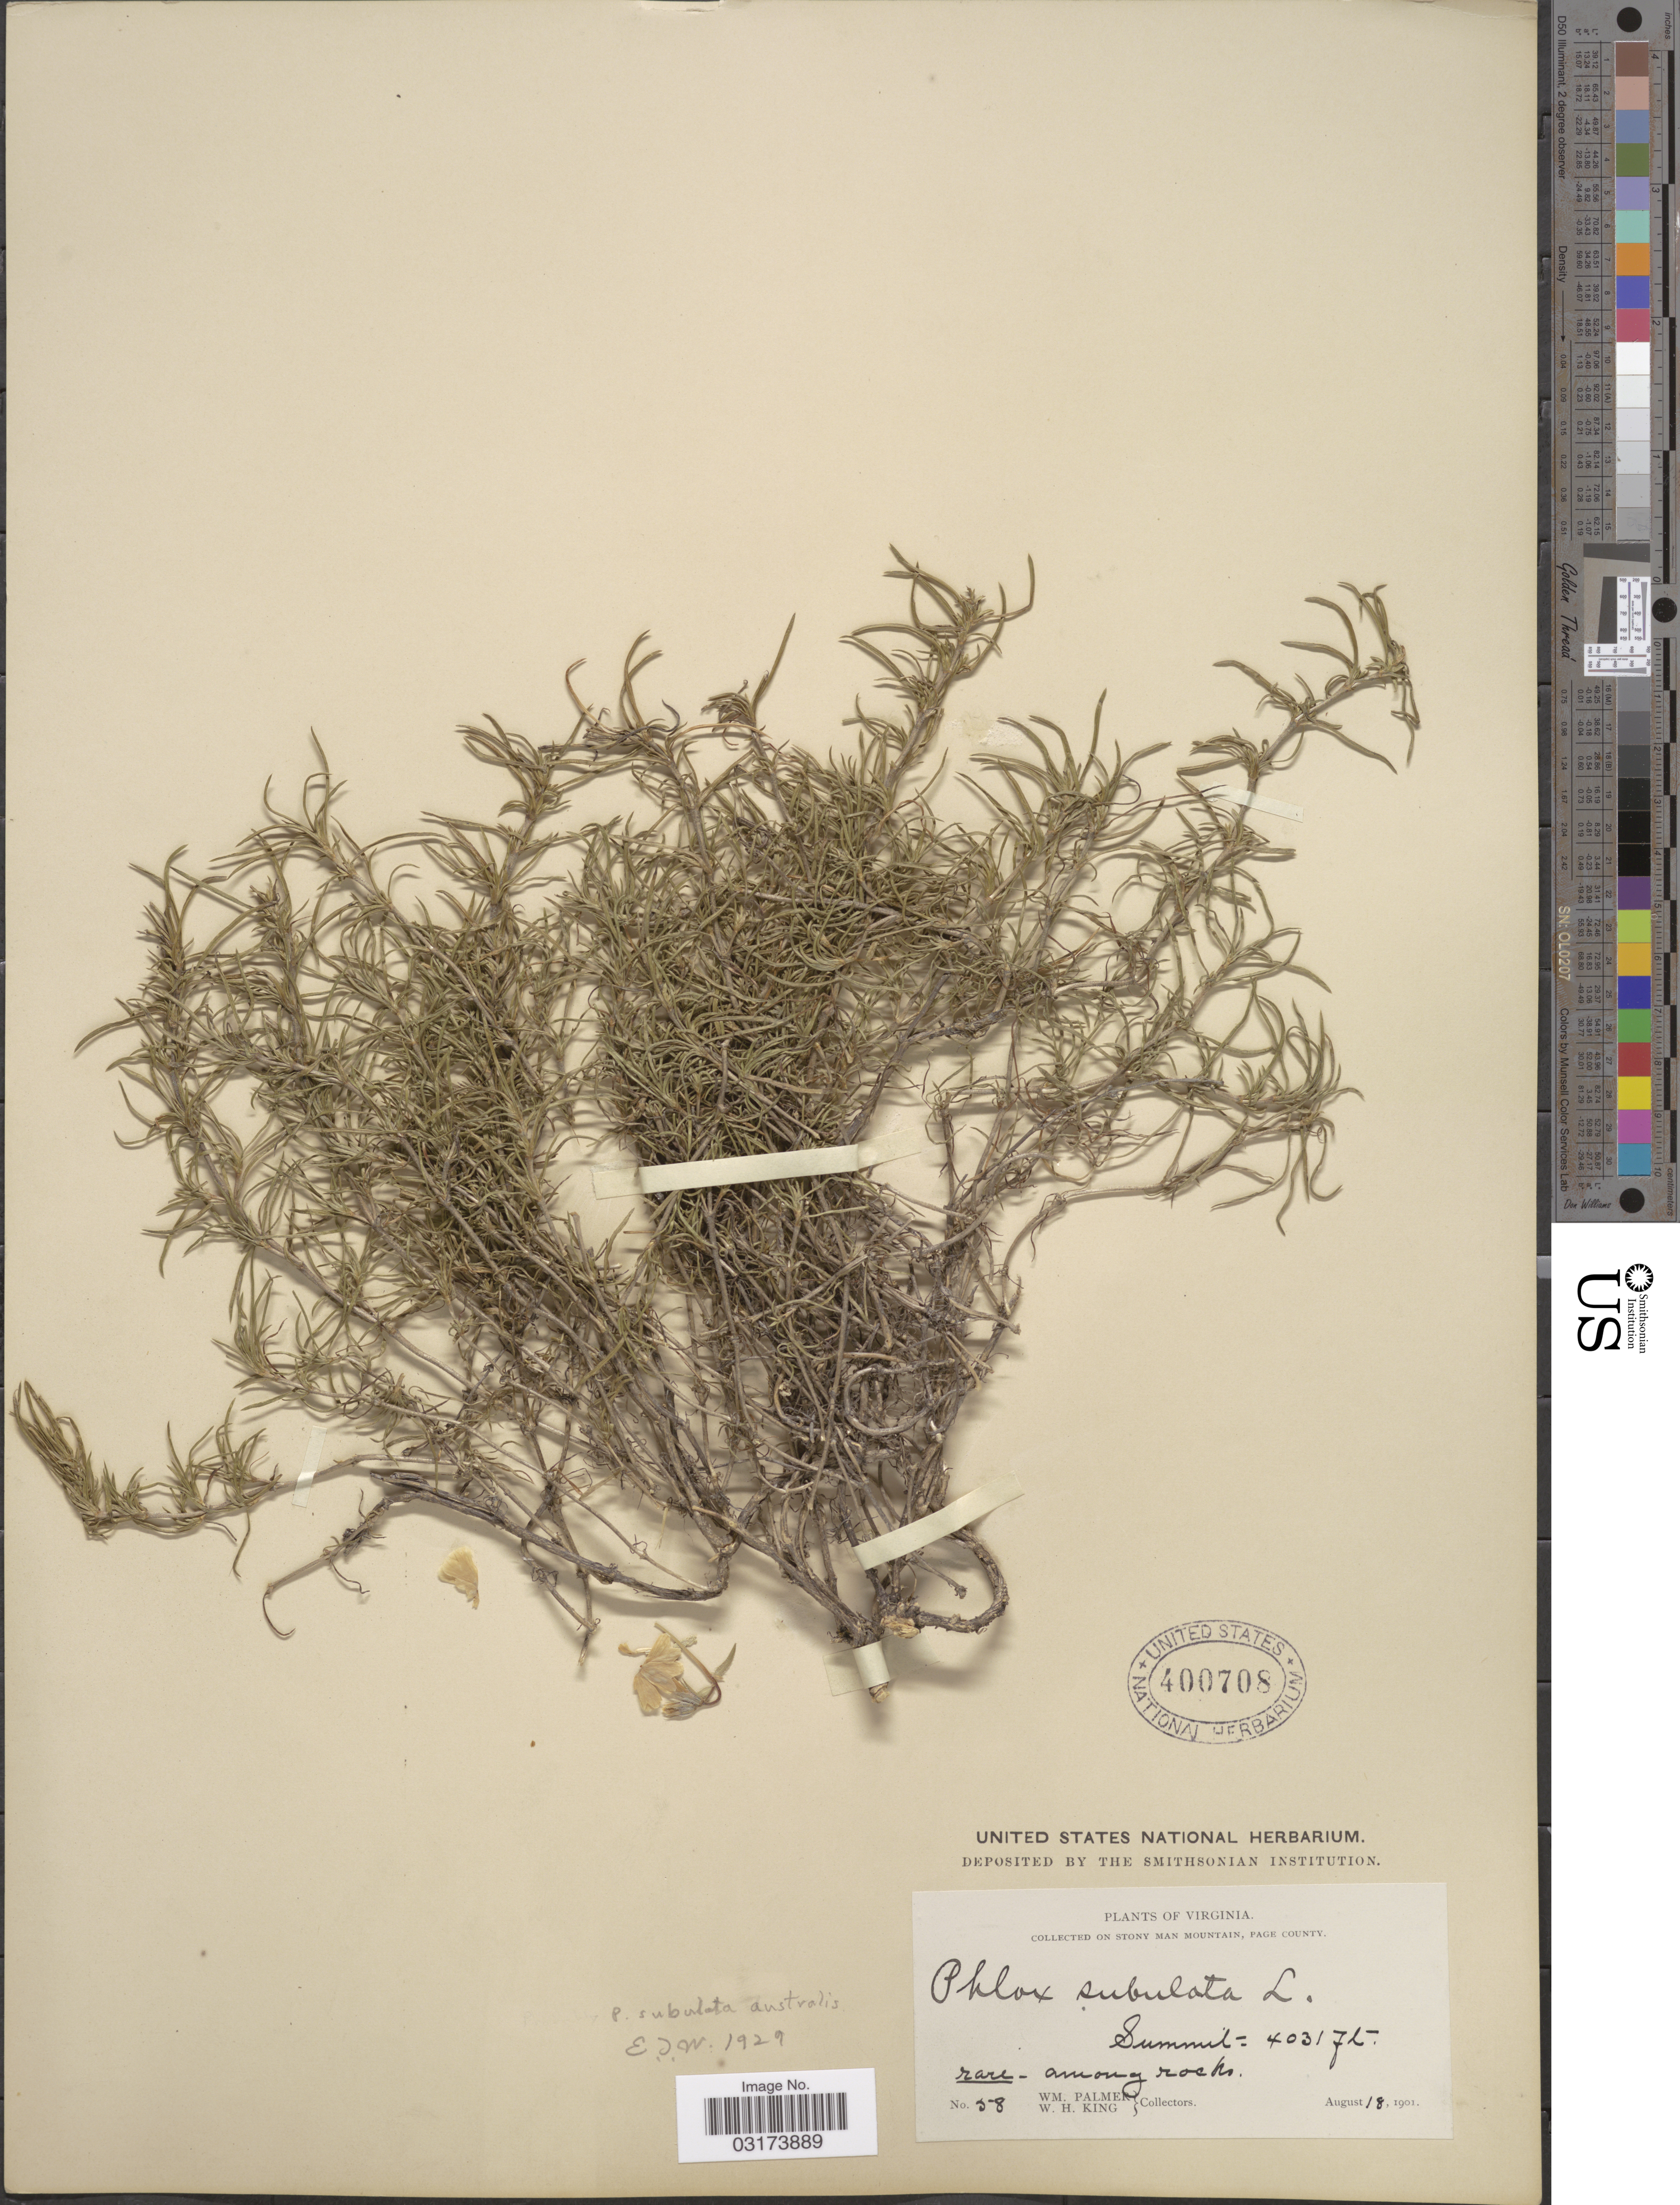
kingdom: Plantae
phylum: Tracheophyta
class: Magnoliopsida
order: Ericales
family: Polemoniaceae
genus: Phlox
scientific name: Phlox subulata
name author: L.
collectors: W. Palmer & W. H. King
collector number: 58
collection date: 1901-08-18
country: United States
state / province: Virginia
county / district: Page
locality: On Stony Man Mountain Summit.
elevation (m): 1229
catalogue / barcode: US 400708